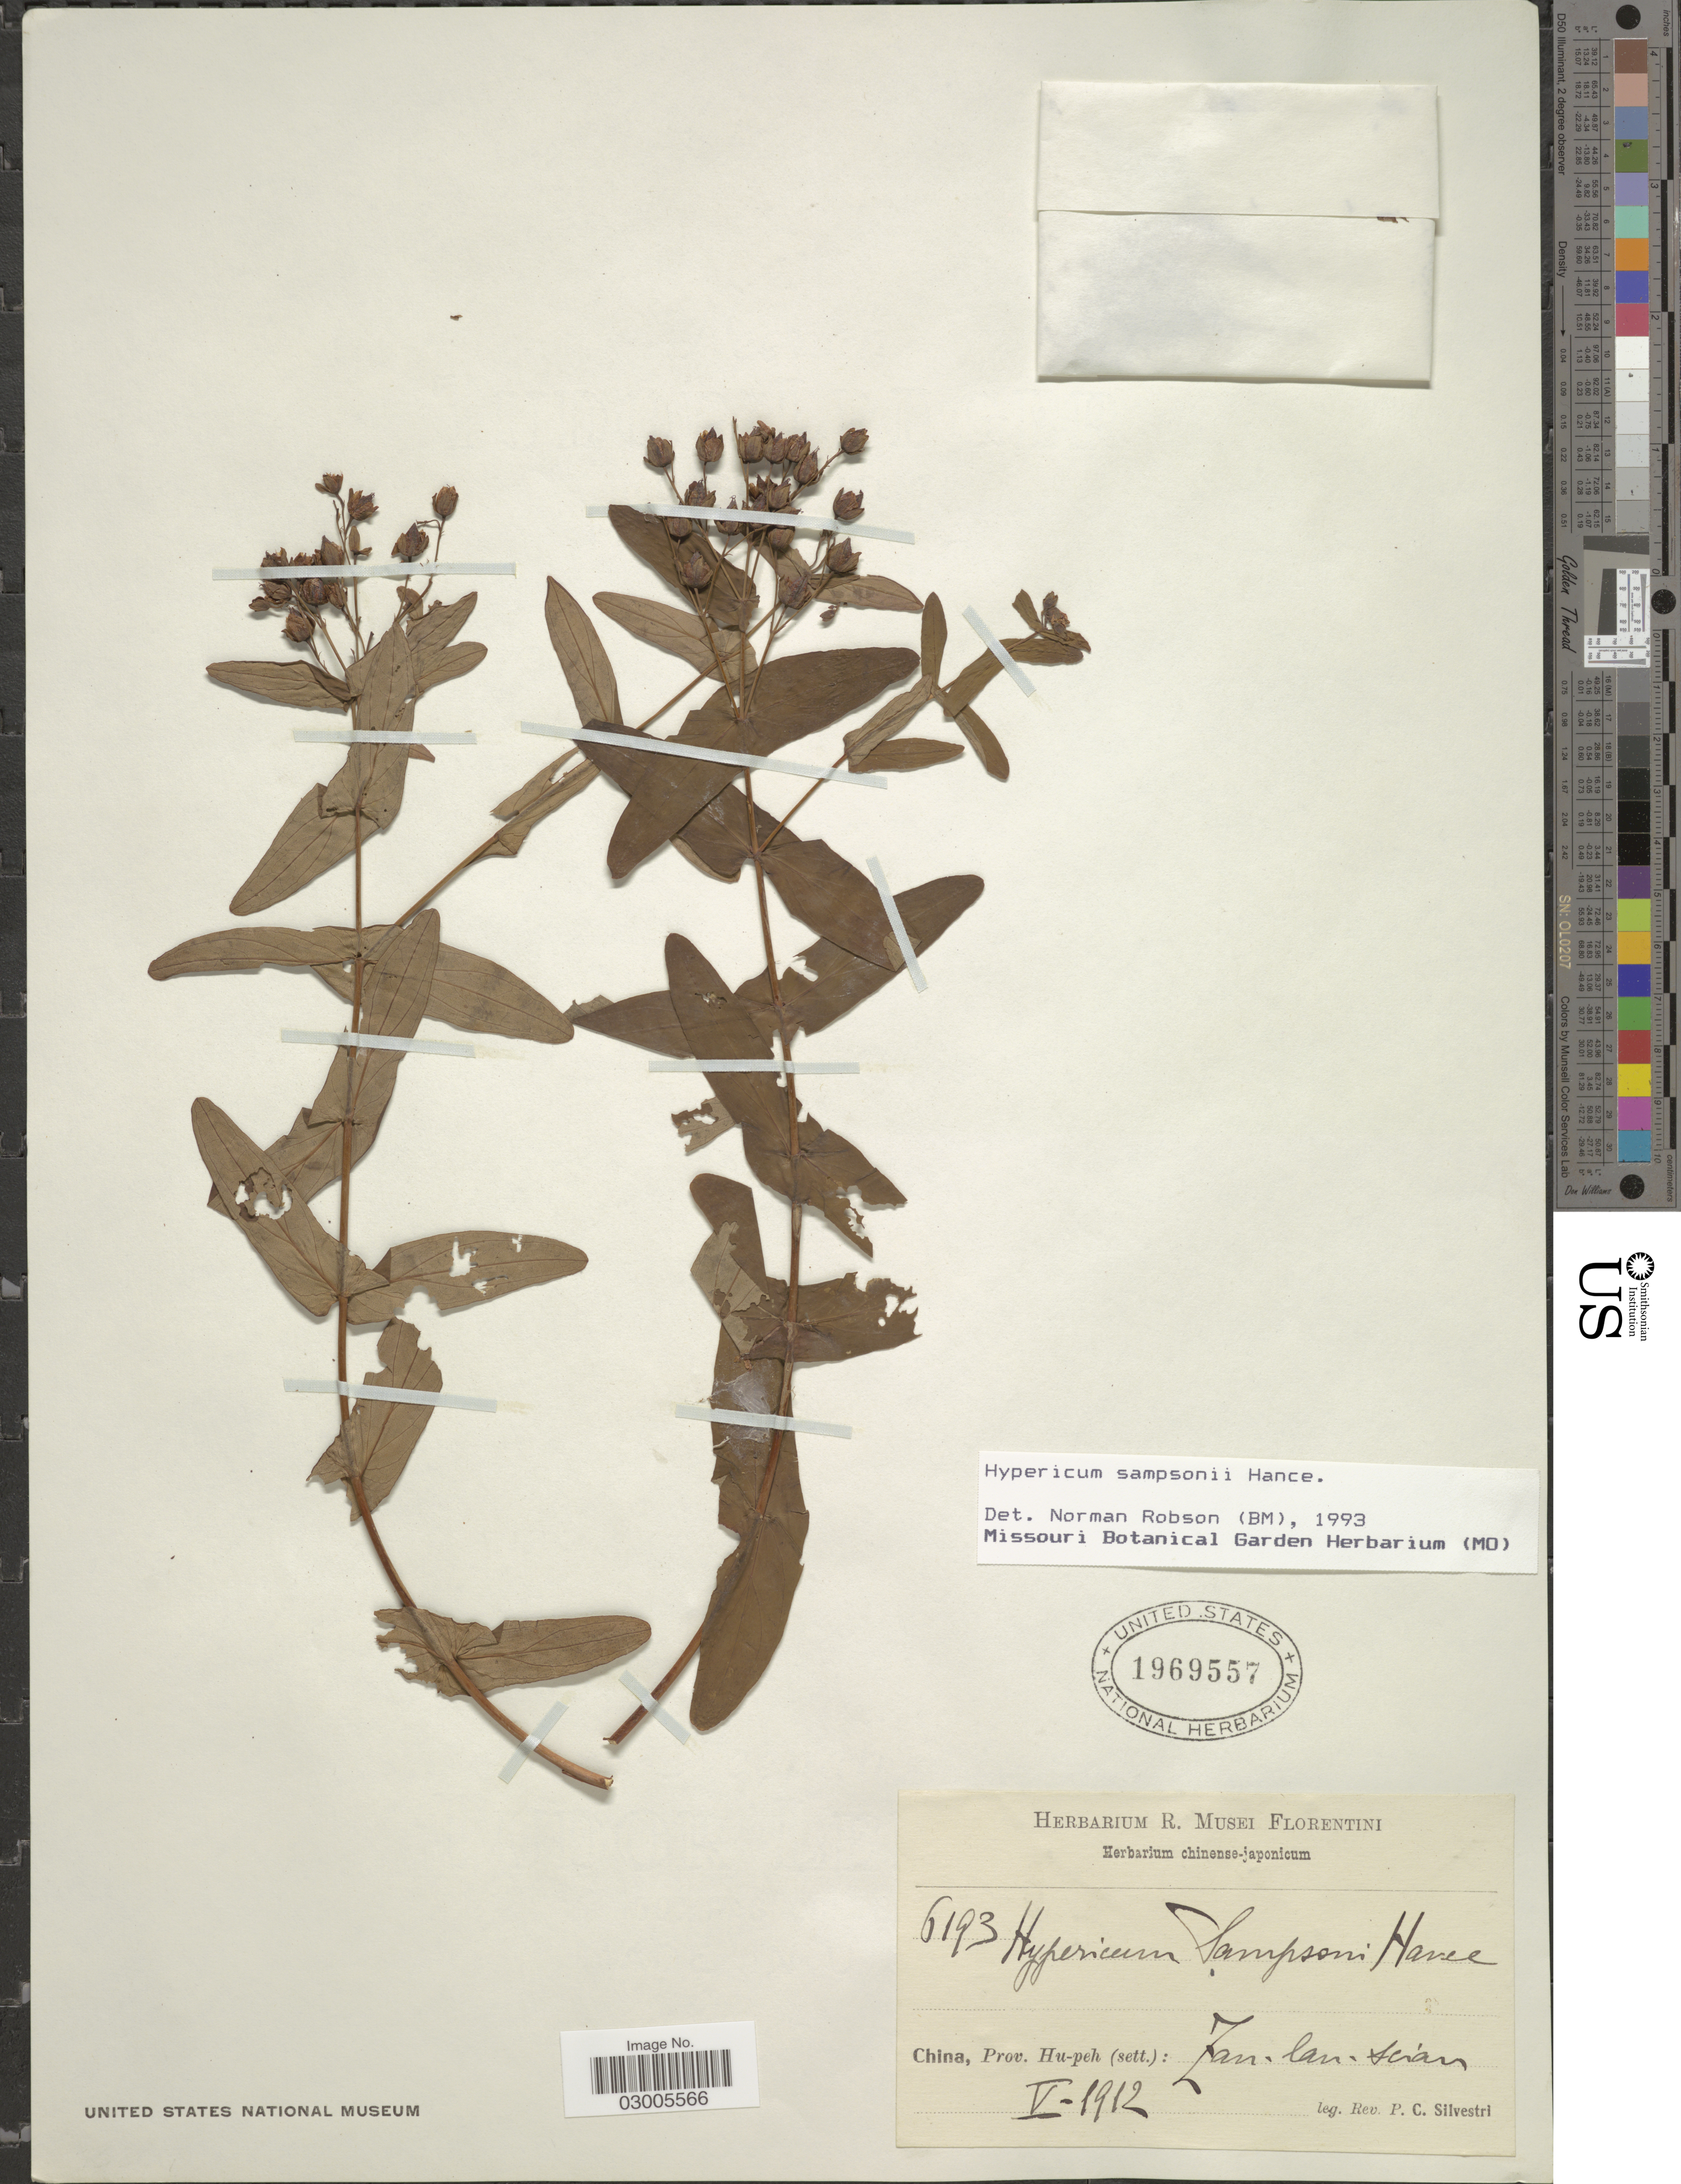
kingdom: Plantae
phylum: Tracheophyta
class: Magnoliopsida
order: Malpighiales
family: Hypericaceae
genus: Hypericum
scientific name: Hypericum sampsonii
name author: Hance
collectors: P. Silvestri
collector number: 6193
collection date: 1912-05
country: China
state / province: Hubei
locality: Prov. Hu-peh (sett.): Zan-lan-seian [interpreted].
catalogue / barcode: US 1969557